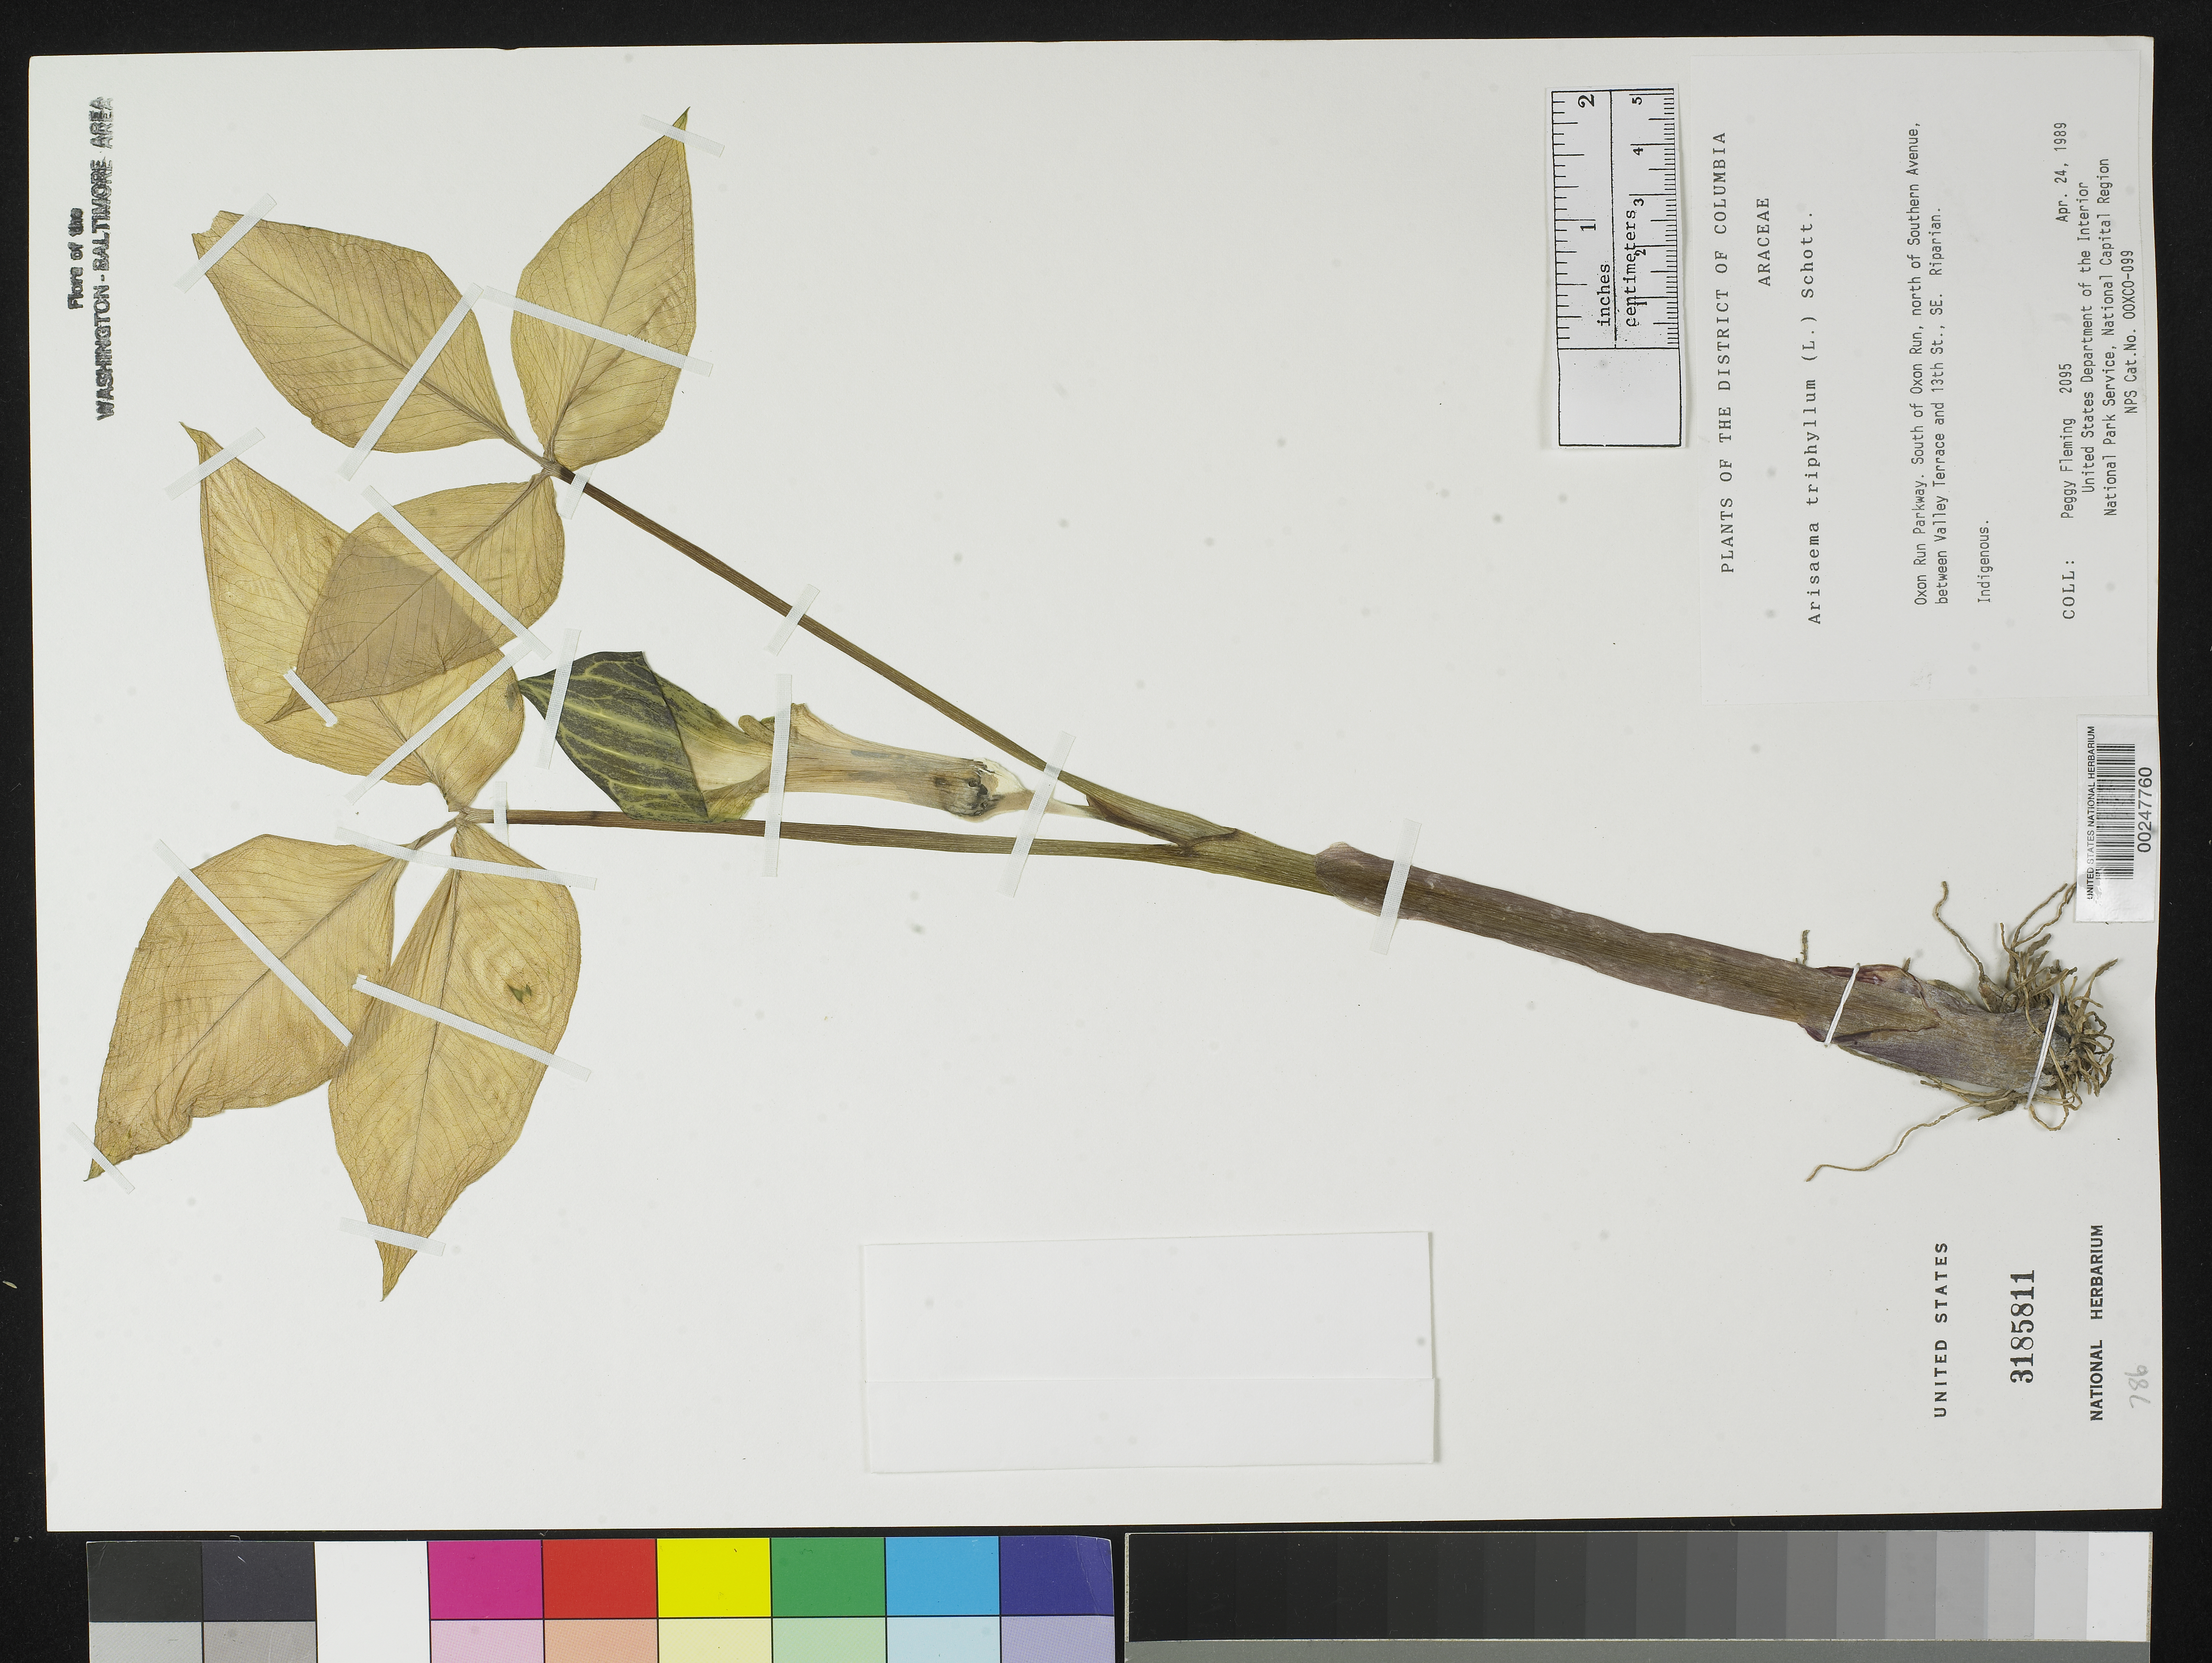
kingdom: Plantae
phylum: Tracheophyta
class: Liliopsida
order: Alismatales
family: Araceae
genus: Arisaema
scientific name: Arisaema triphyllum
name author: (L.) Schott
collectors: P. Fleming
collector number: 2095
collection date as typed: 24 Apr 1989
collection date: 1989-04-24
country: United States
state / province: District of Columbia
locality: Oxon Run Parkway, S of Oxon Run, N of Southern Ave, between Valley Terrace and 13th St, SE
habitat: Riparian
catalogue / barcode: US 3185811